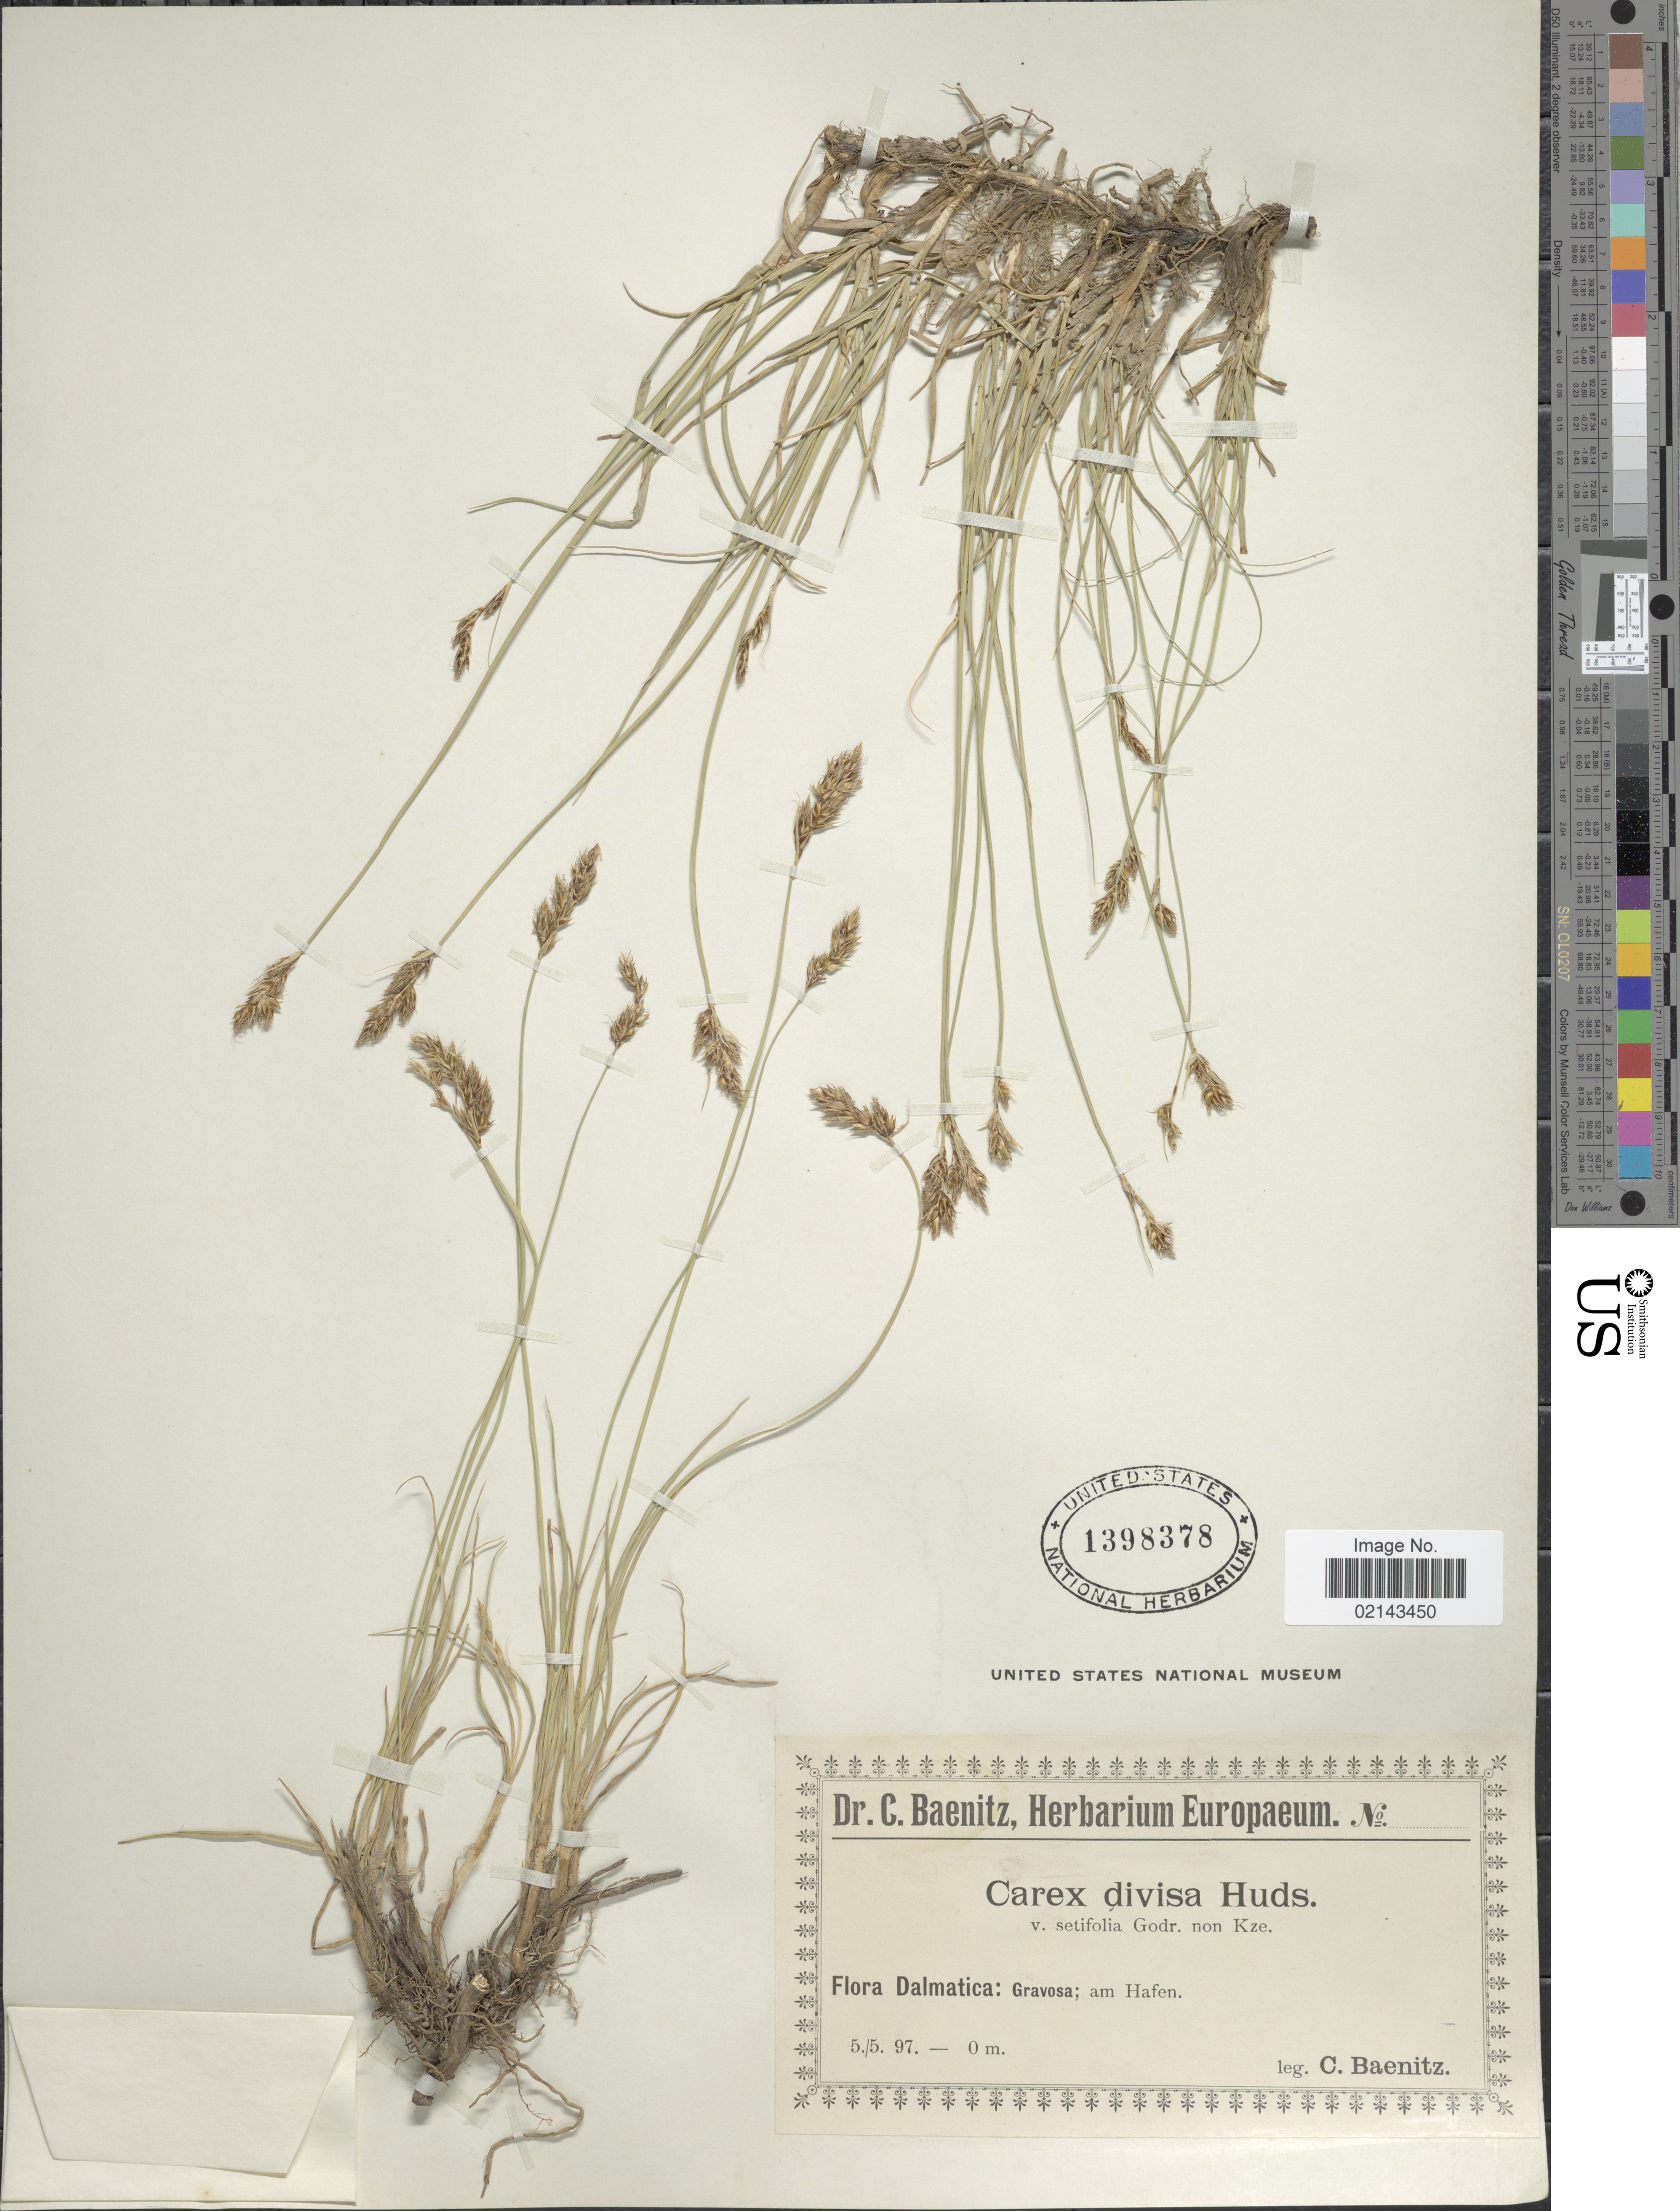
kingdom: Plantae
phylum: Tracheophyta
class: Liliopsida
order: Poales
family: Cyperaceae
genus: Carex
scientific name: Carex divisa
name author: Huds.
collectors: C. G. Baenitz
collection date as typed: Transcribed d/m/y: 5/5/97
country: Croatia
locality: Flora Dalmatica: Gravosa; am Hafen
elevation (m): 0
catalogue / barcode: US 1398378